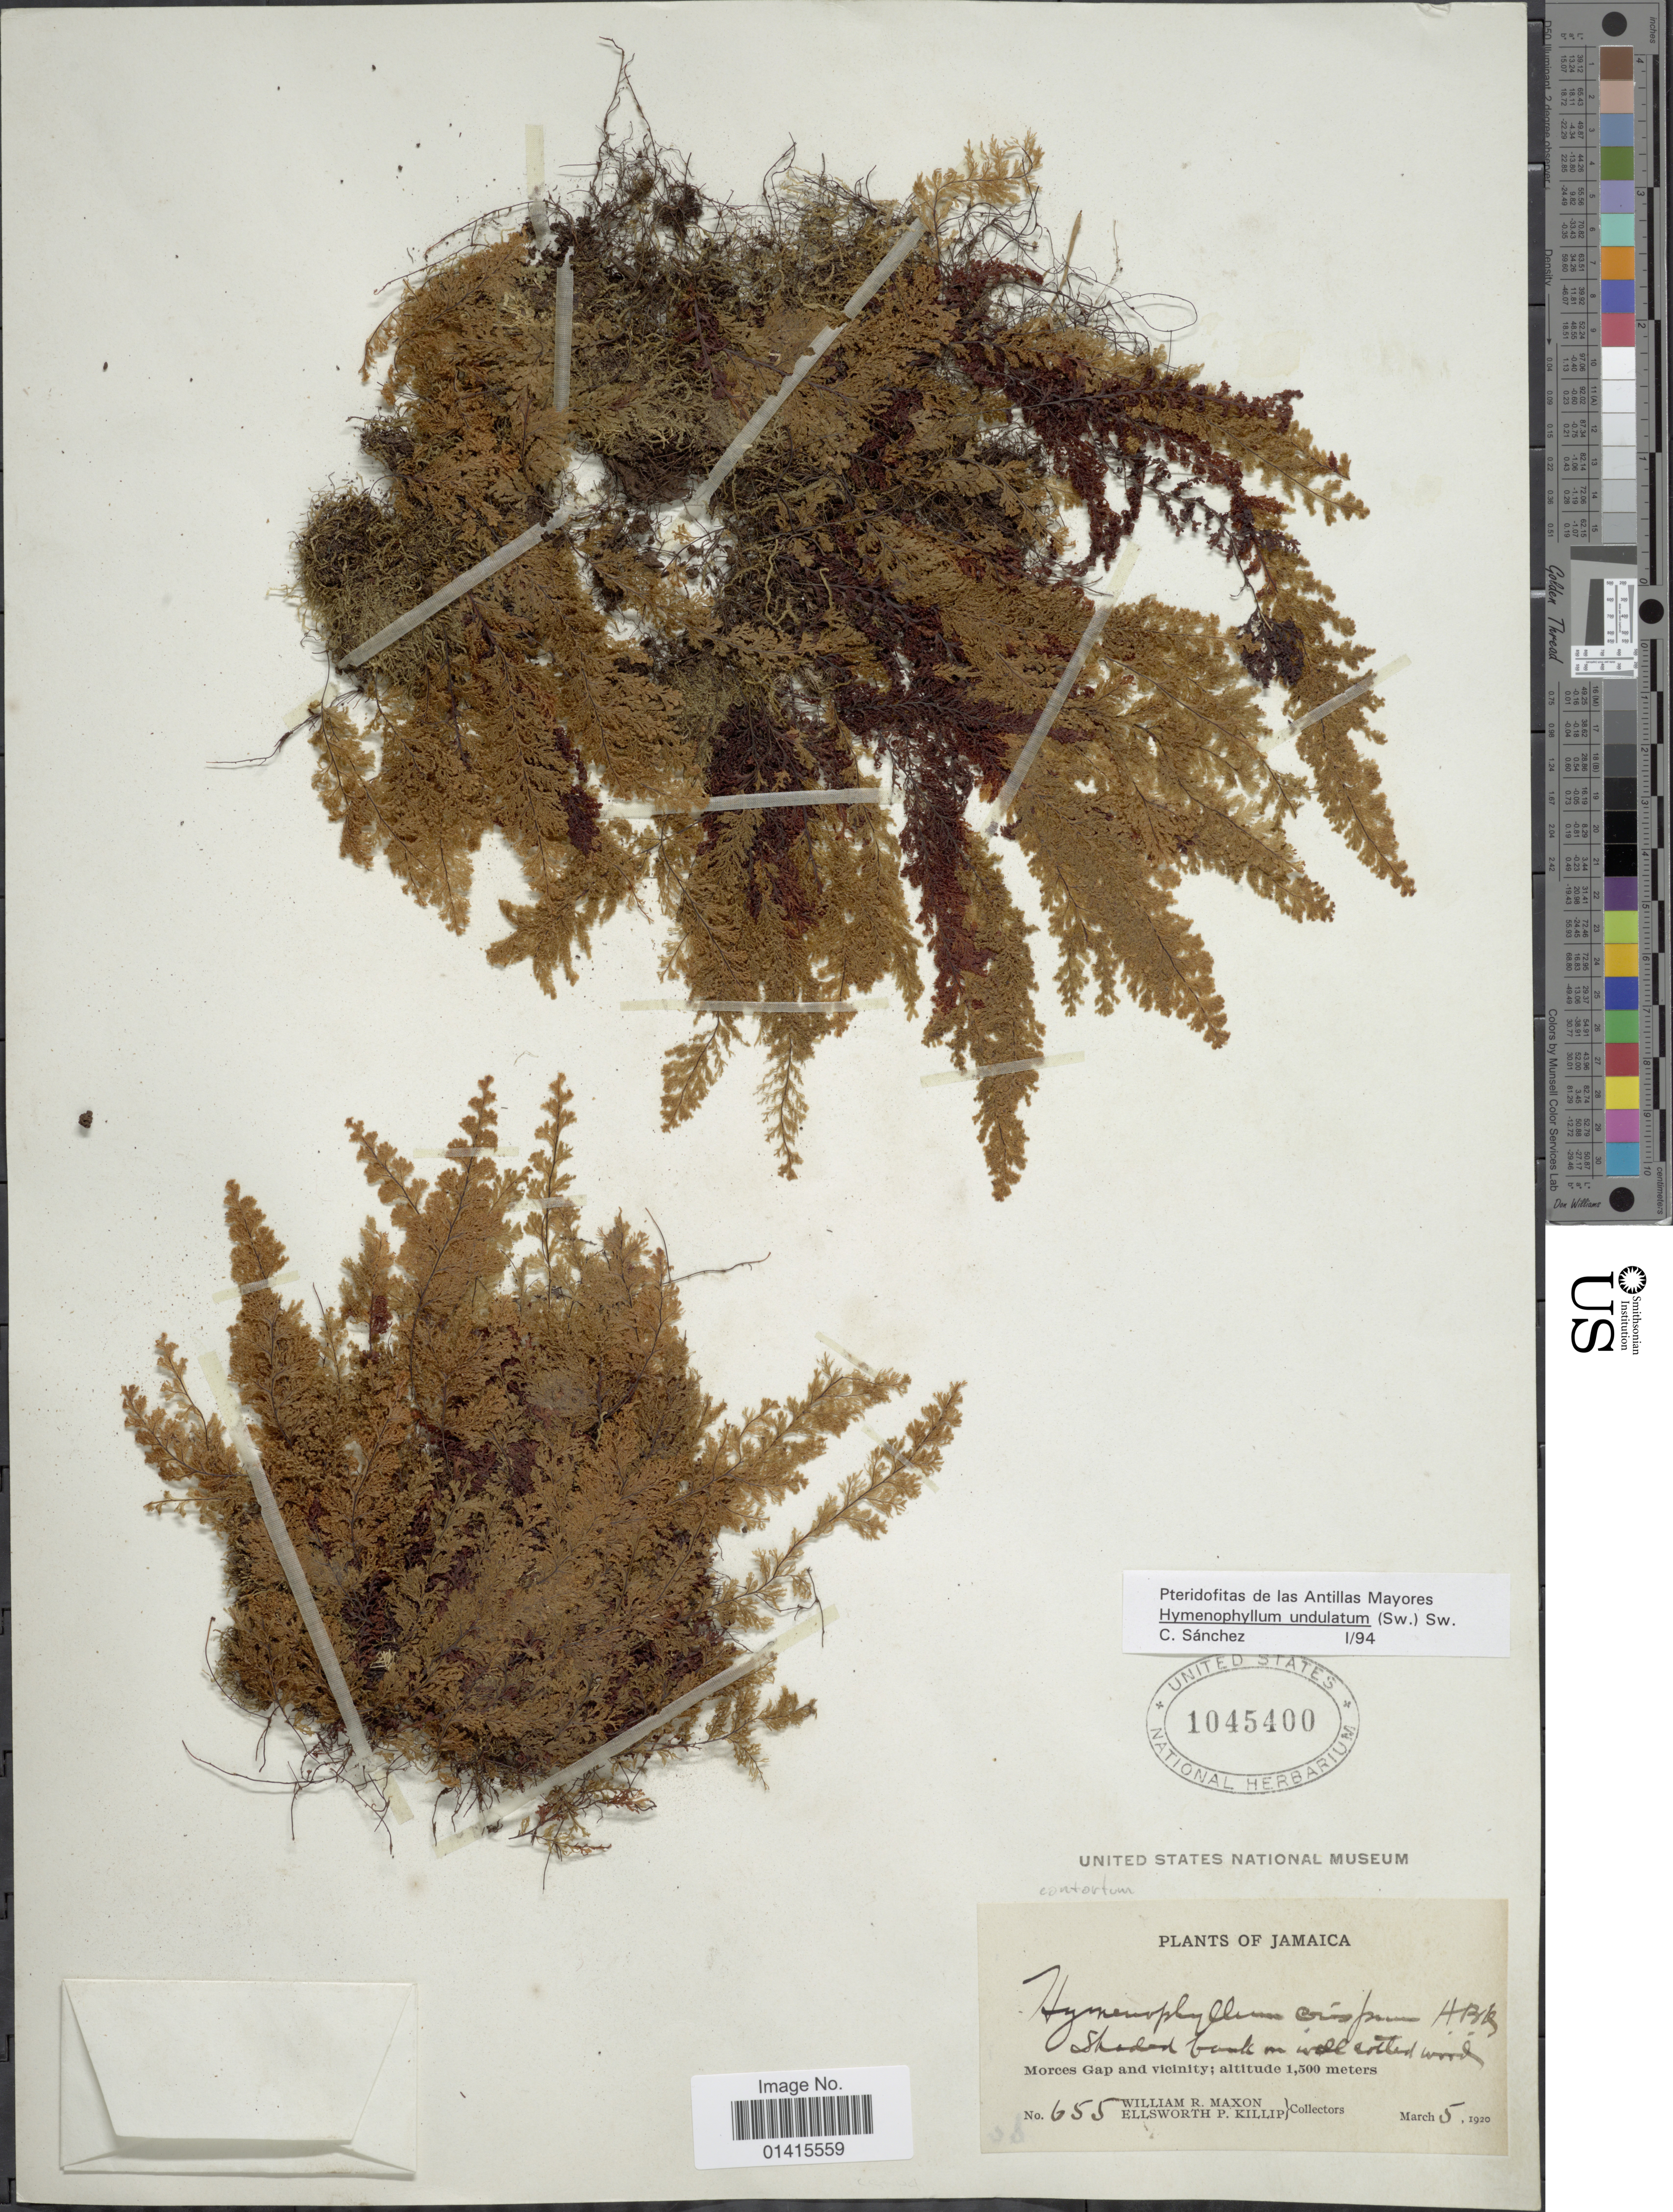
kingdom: Plantae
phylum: Tracheophyta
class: Polypodiopsida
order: Hymenophyllales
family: Hymenophyllaceae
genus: Hymenophyllum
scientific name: Hymenophyllum undulatum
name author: (Sw.) Sw.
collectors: W. R. Maxon & E. P. Killip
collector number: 655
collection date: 1920-03-05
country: Jamaica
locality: Morces Gap and vicinity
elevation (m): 1500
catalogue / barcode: US 1045400